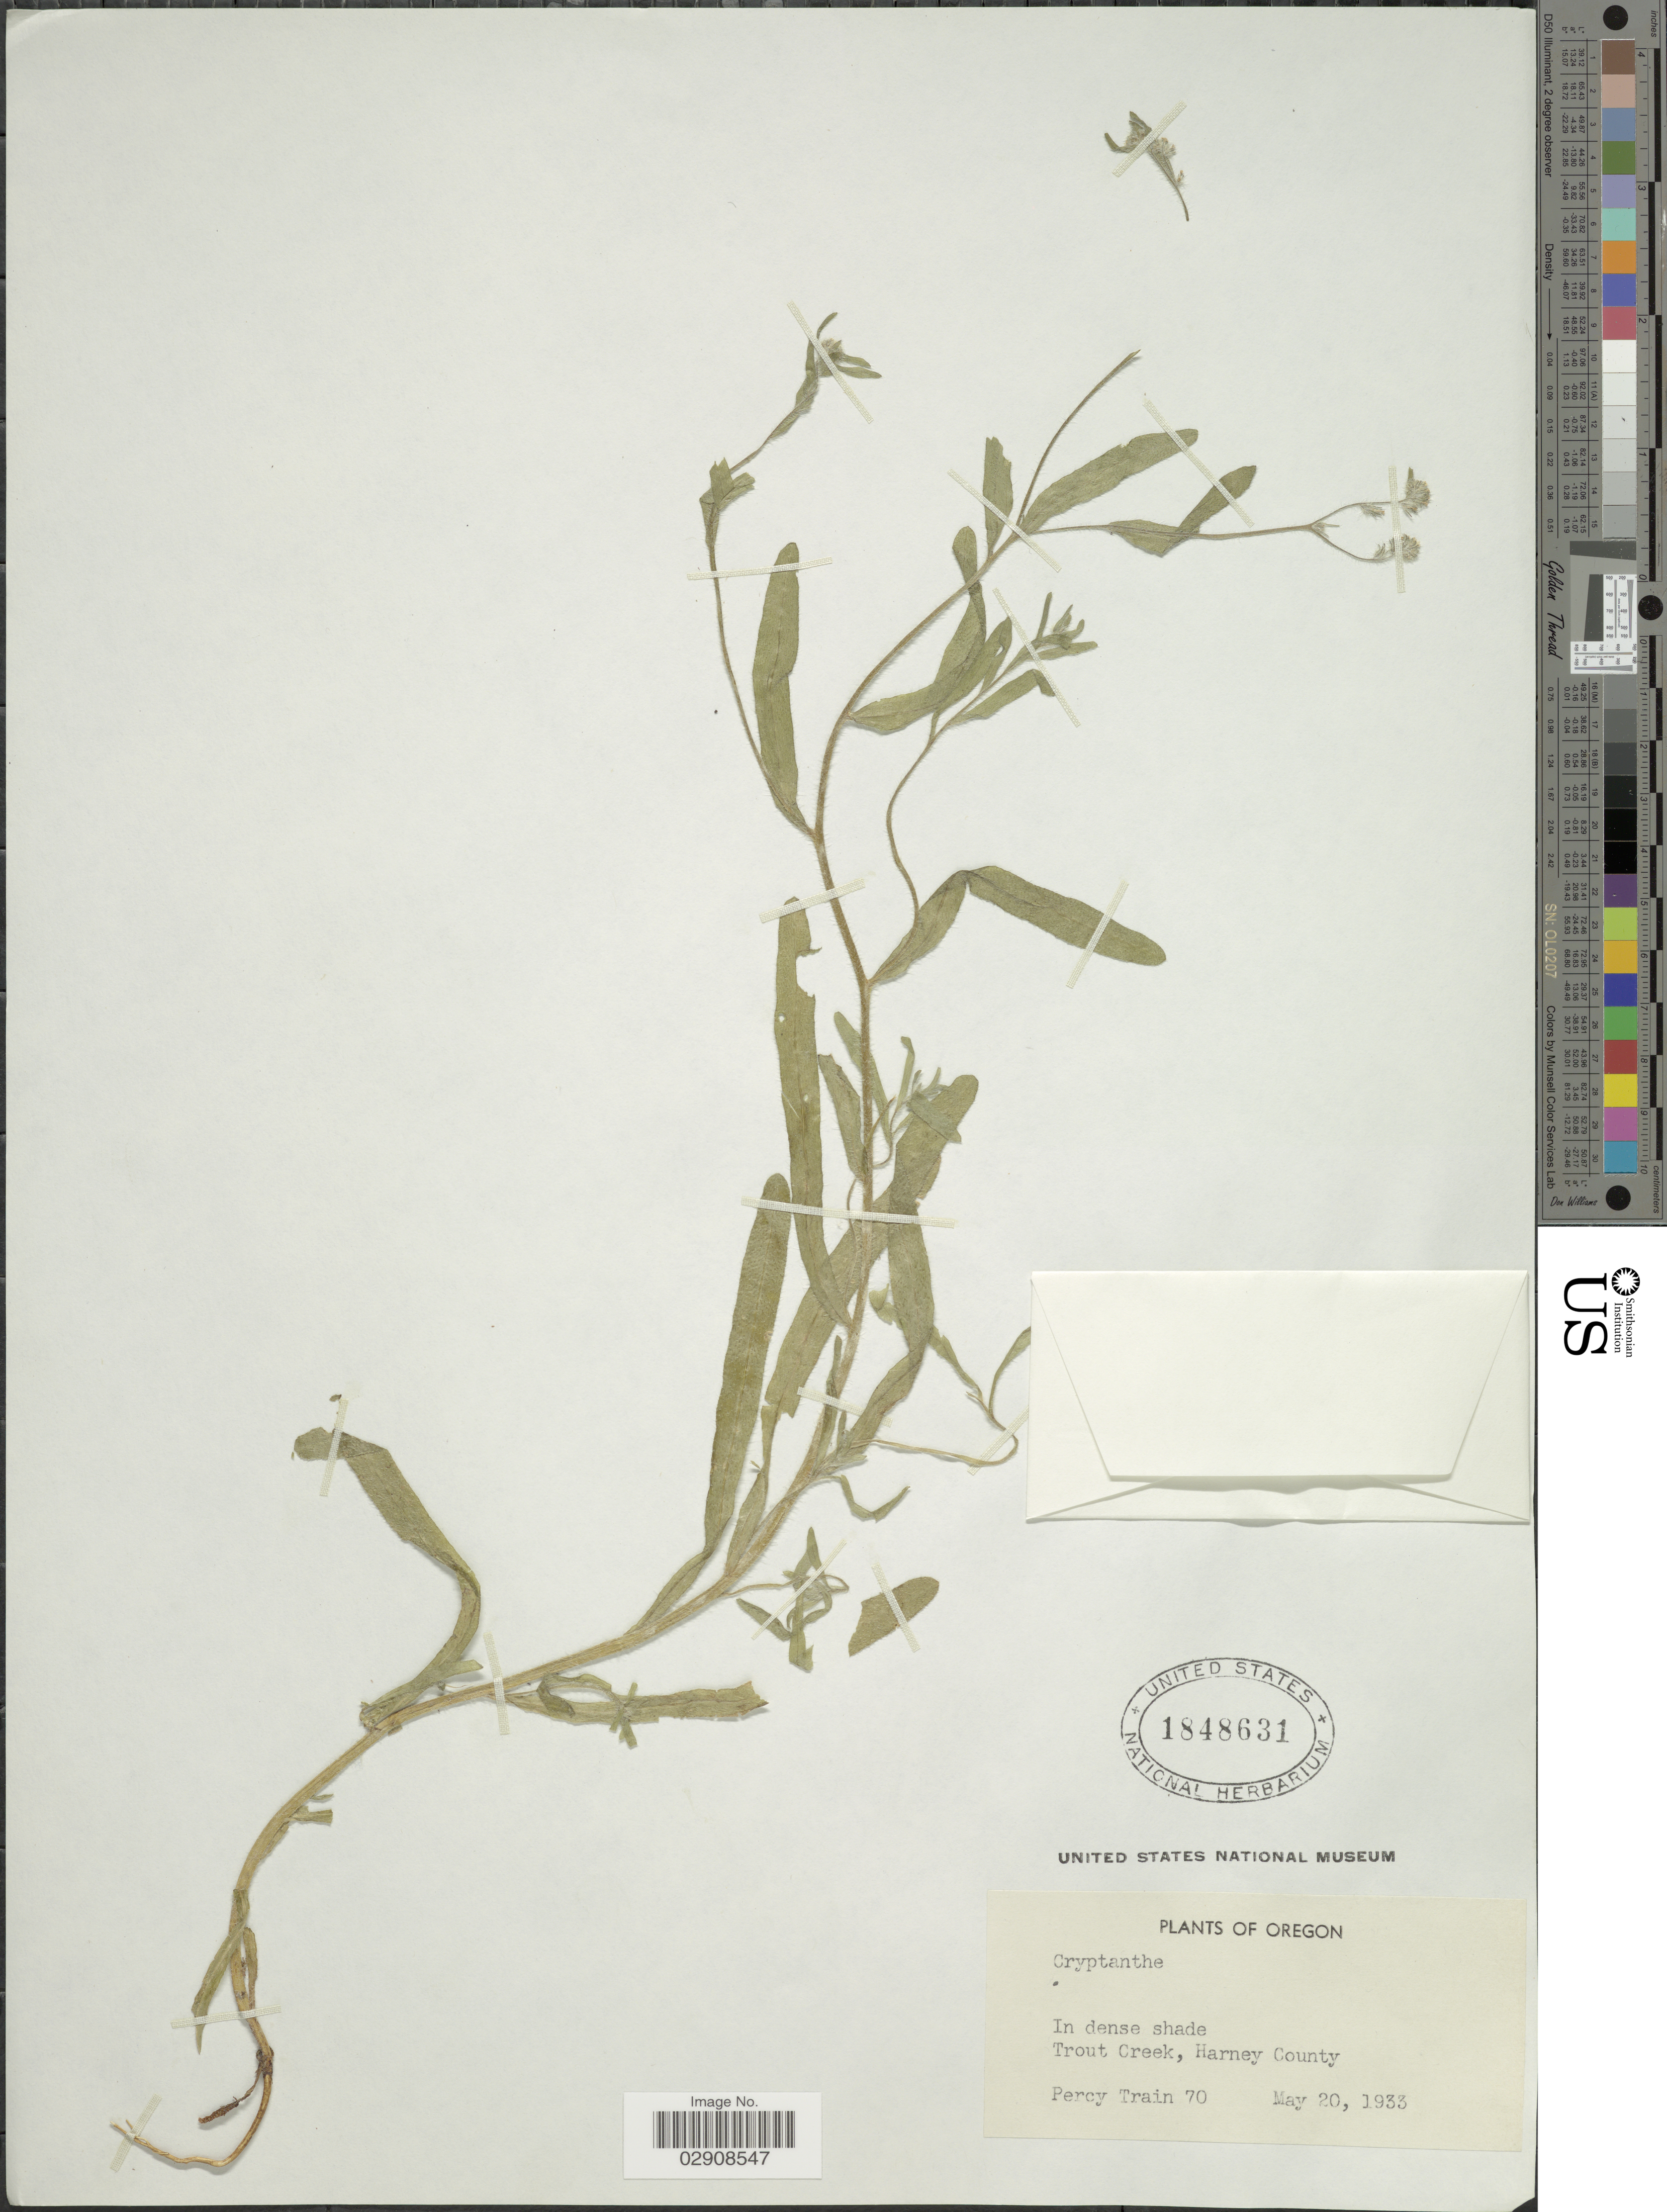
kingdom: Plantae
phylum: Tracheophyta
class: Magnoliopsida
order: Boraginales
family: Boraginaceae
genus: Cryptantha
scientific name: Cryptantha sp.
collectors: P. Train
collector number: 70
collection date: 1933-05-20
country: United States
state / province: Oregon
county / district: Harney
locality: Trout Creek, Harney County.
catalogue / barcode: US 1848631